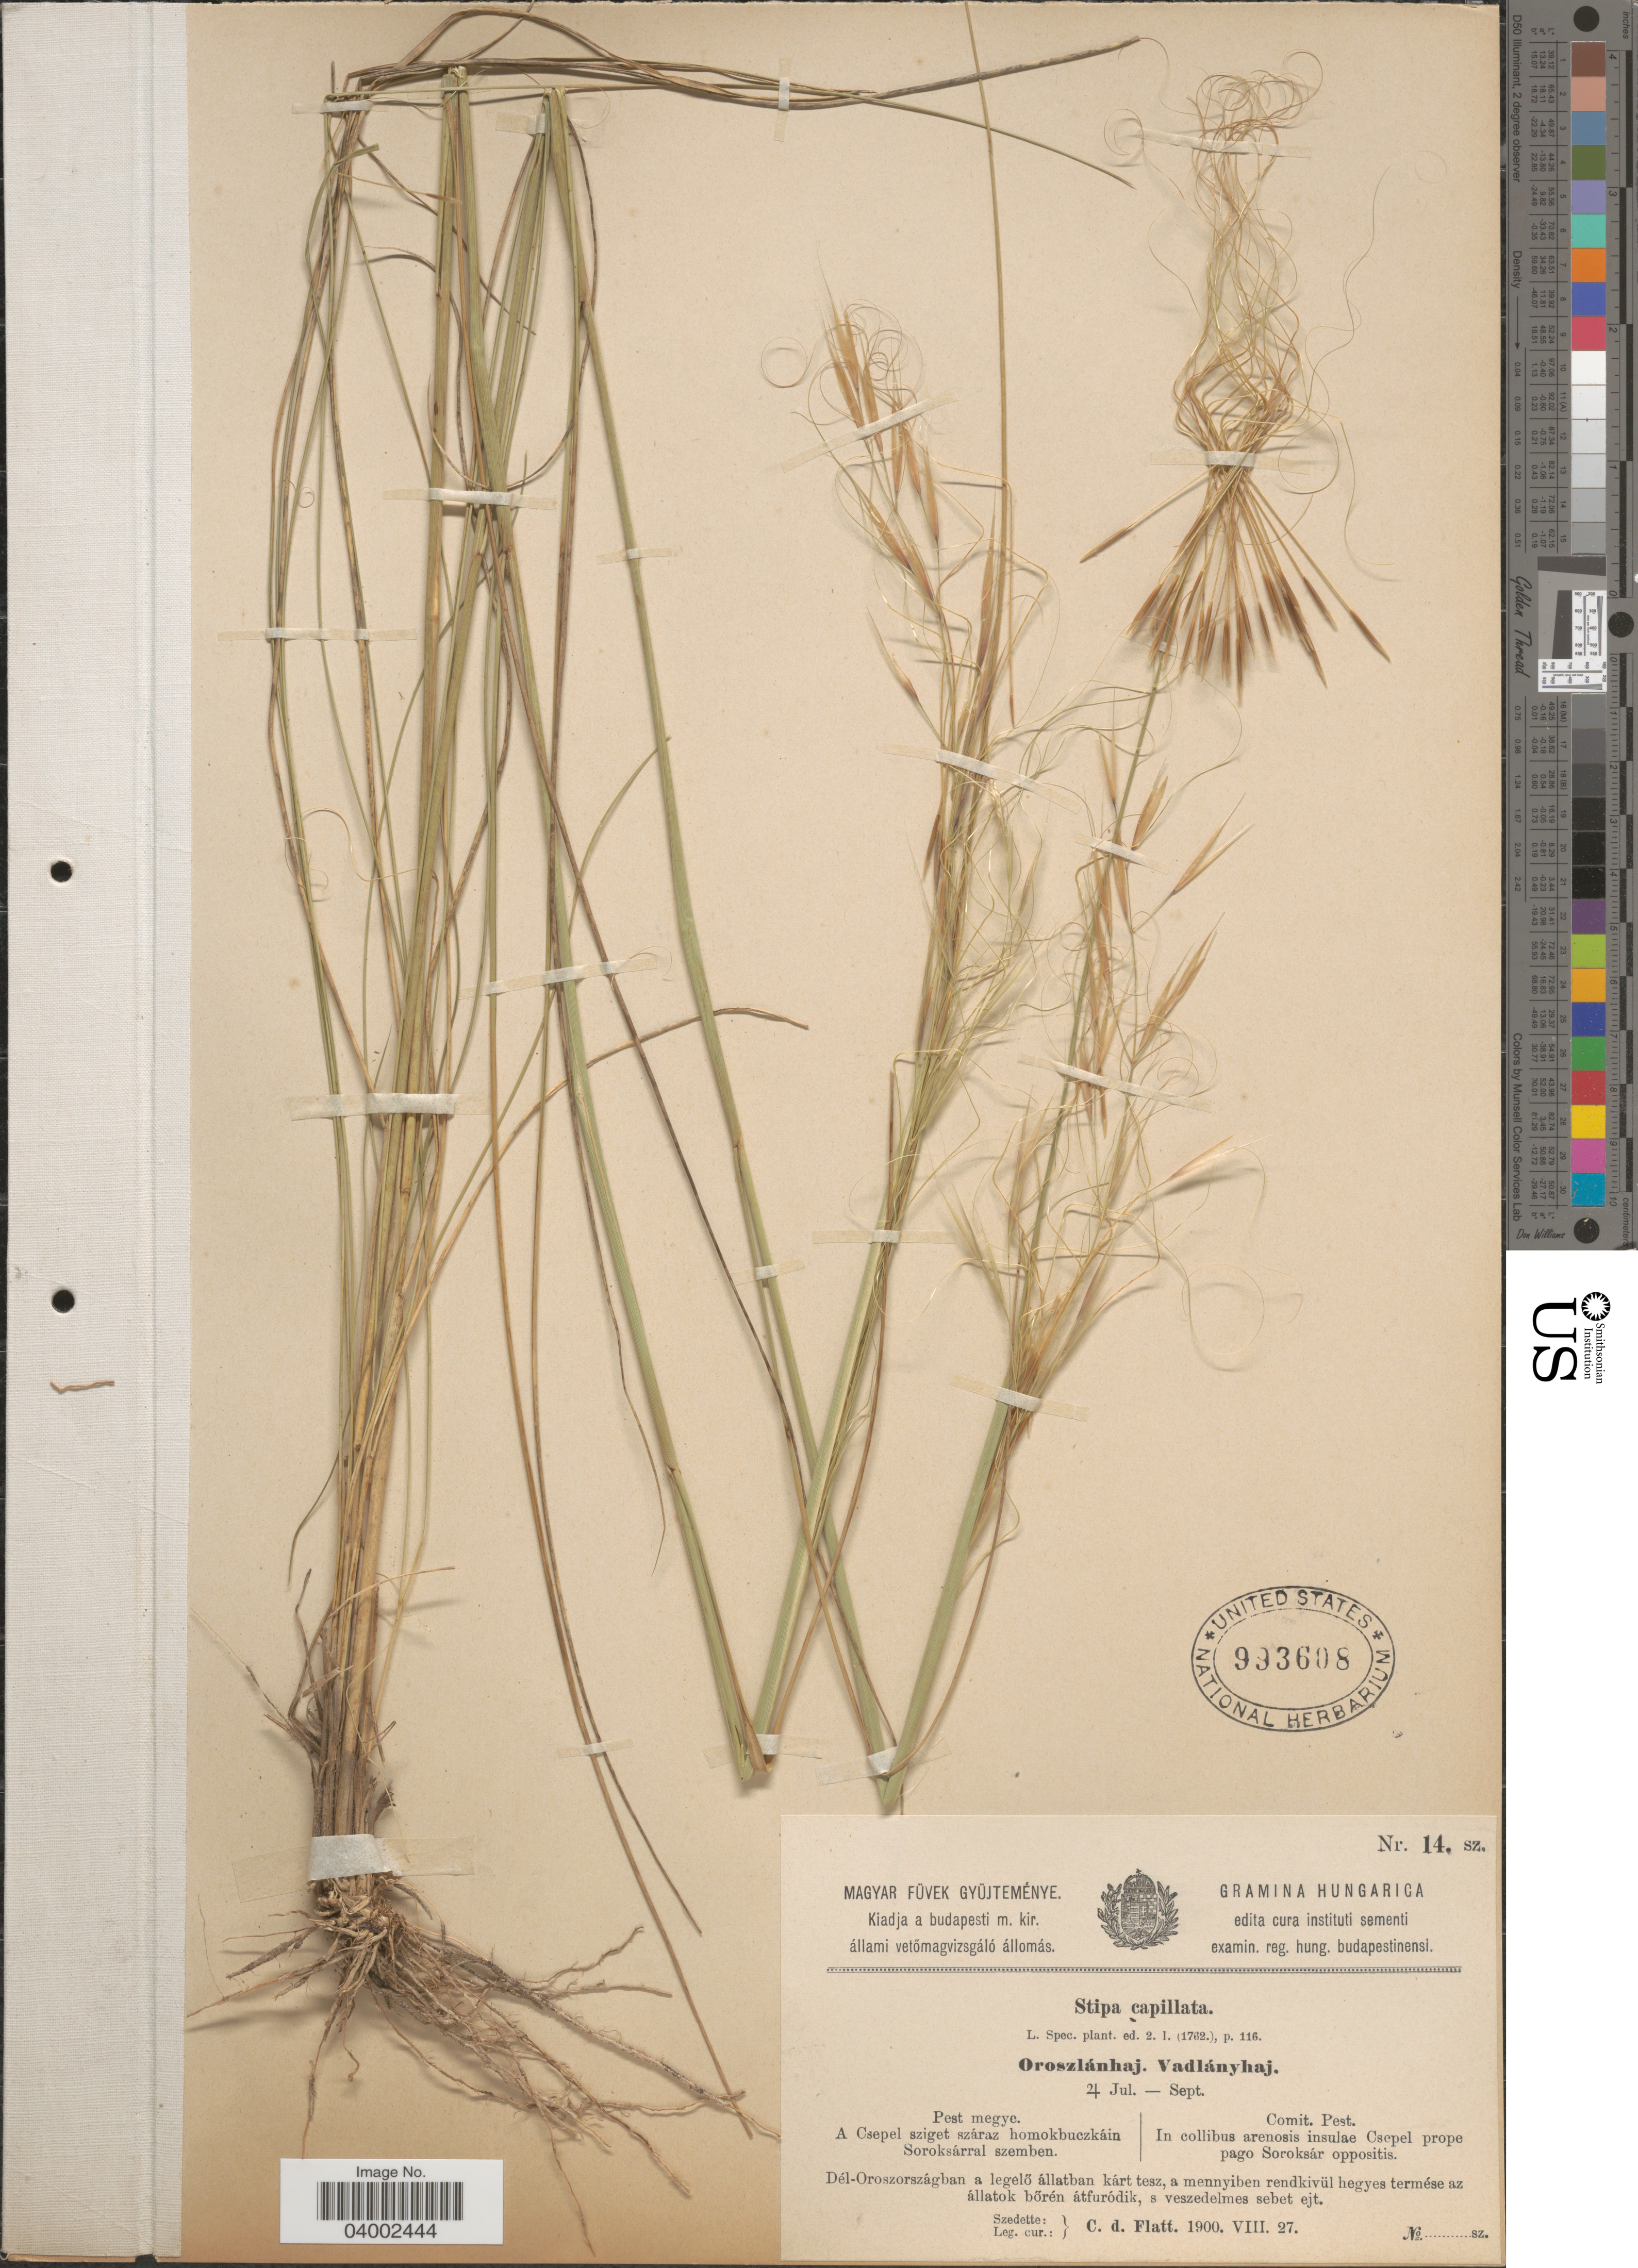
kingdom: Plantae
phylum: Tracheophyta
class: Liliopsida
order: Poales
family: Poaceae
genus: Stipa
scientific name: Stipa capillata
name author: L.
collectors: C. de Flatt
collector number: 14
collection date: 1900-08-27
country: Hungary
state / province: Pest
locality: Comit. Pest. In collibus arenosis insulae Csepel prope pago Soroksár oppositis.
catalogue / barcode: US 993608